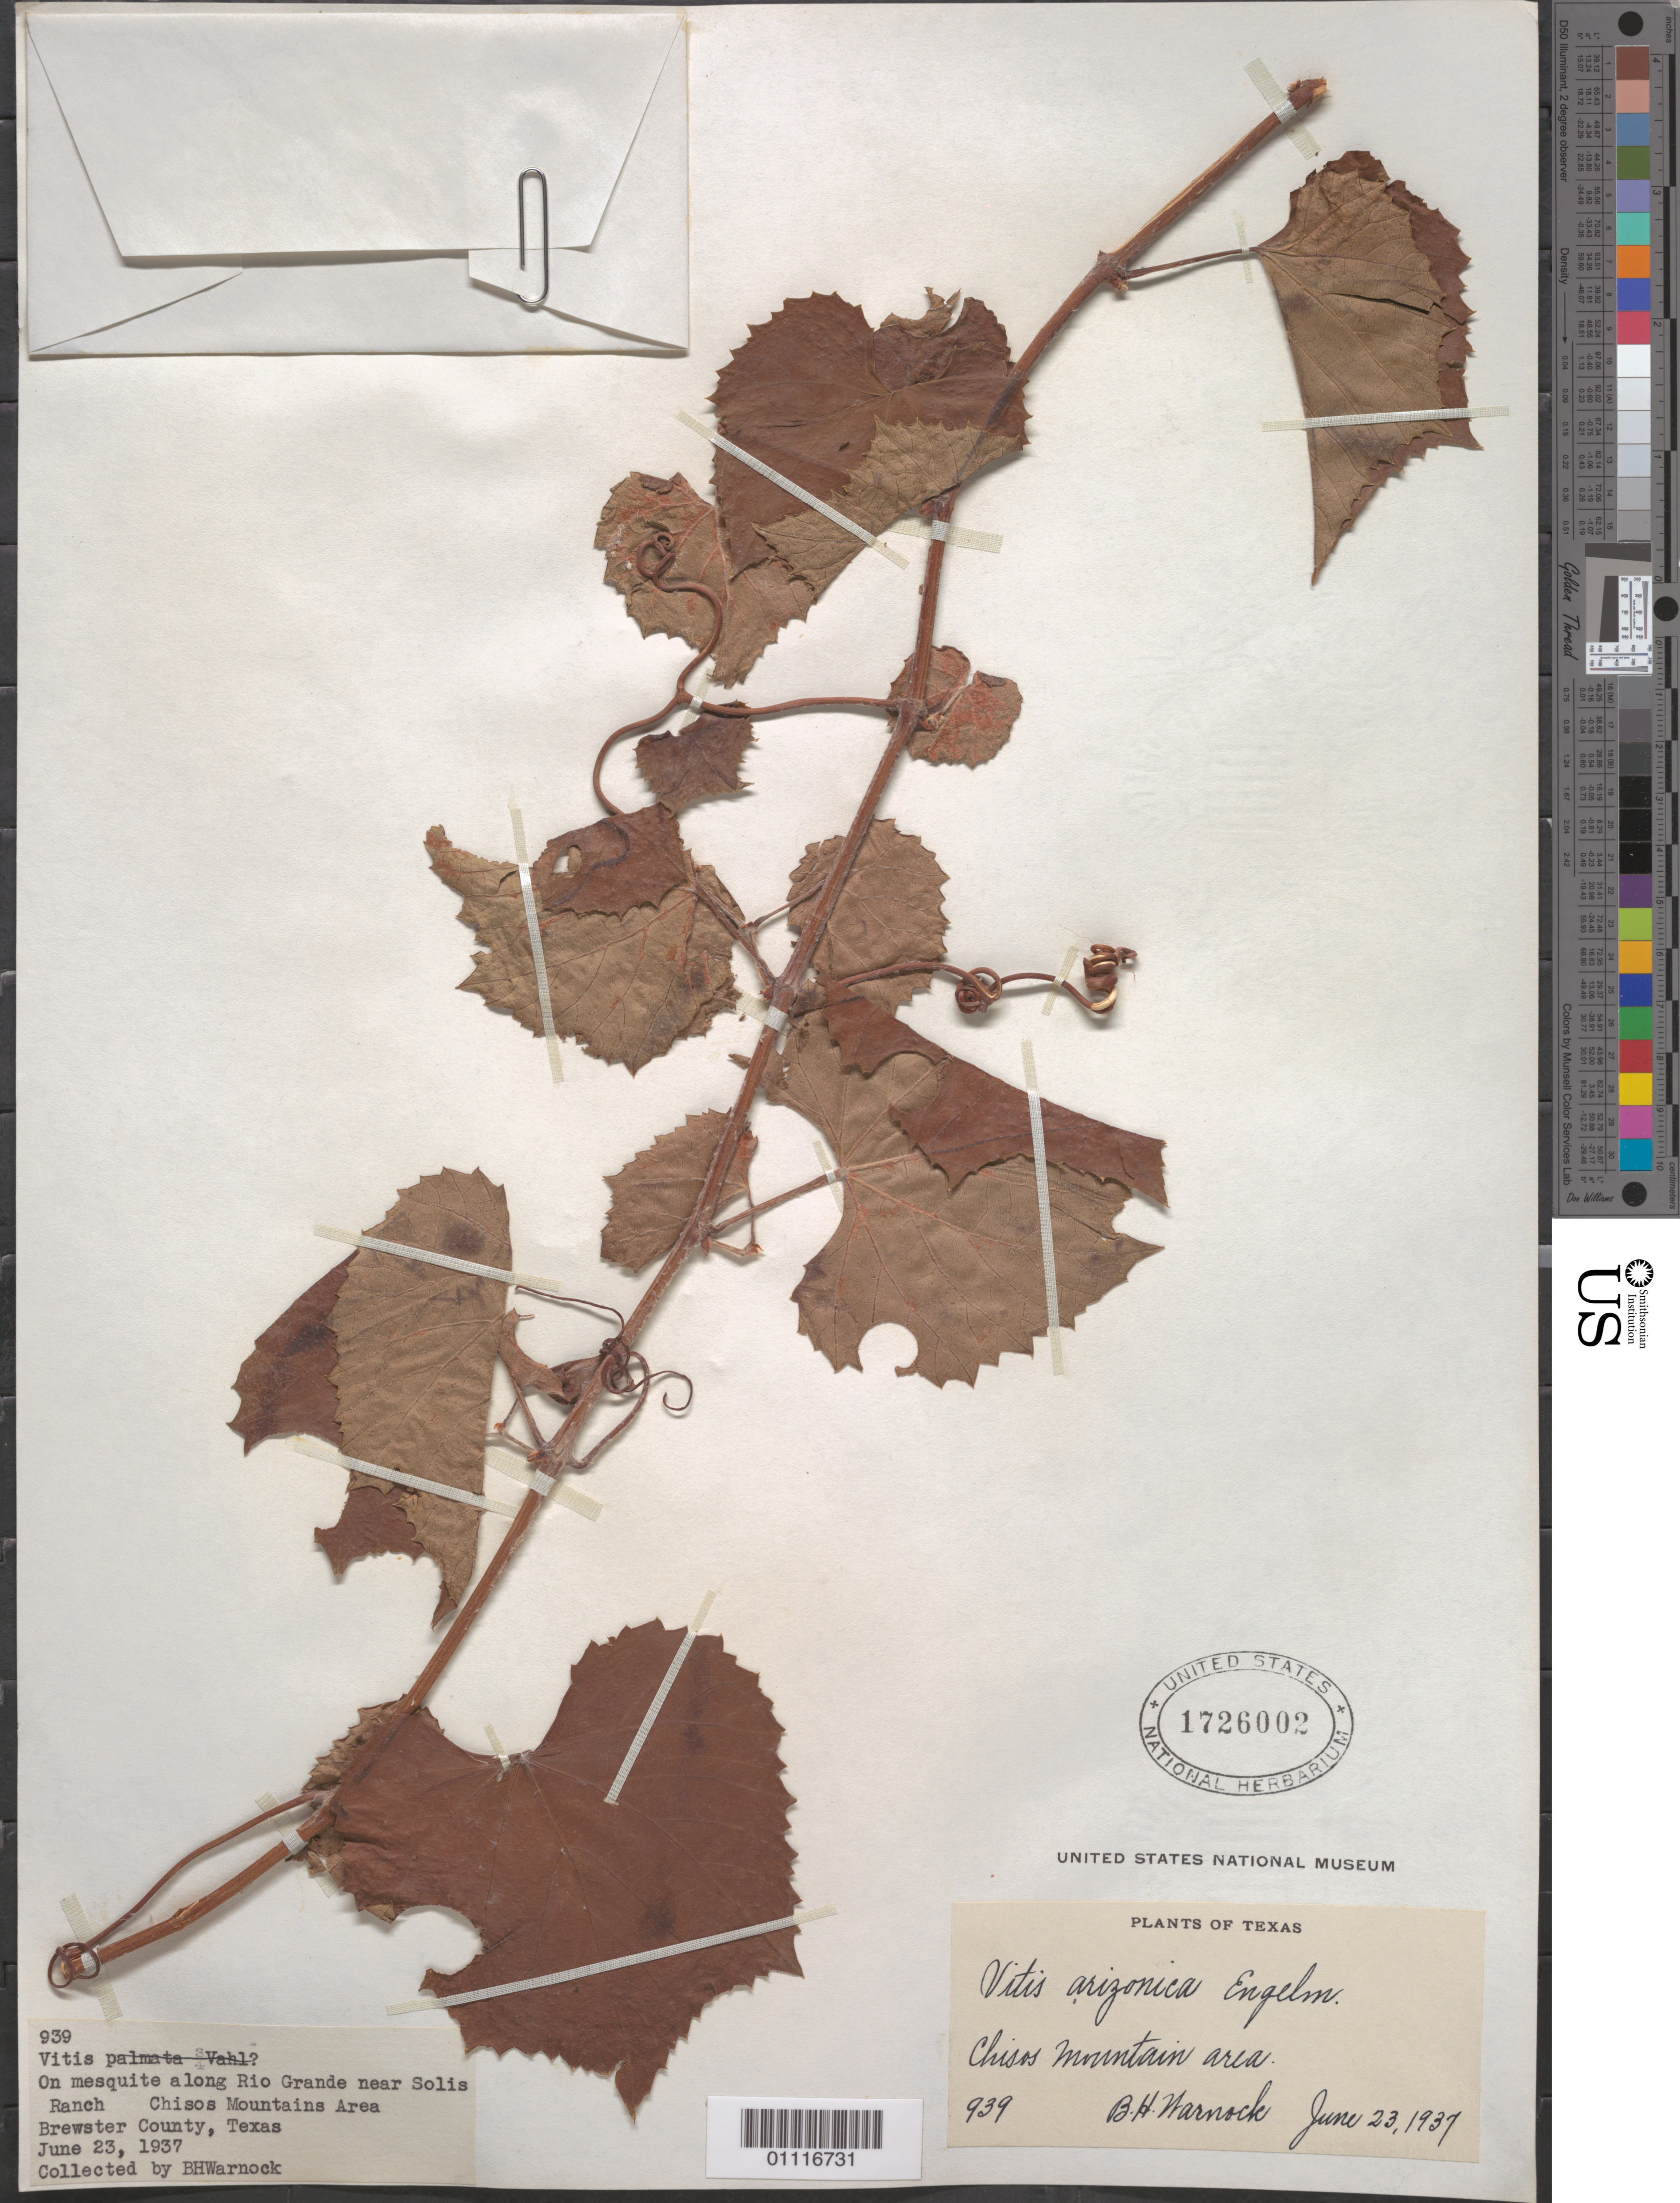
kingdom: Plantae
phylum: Tracheophyta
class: Magnoliopsida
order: Fabales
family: Polygalaceae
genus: Monnina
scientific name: Monnina vitis-idaea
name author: Chodat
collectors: B. H. Warnock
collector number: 939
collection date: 1937-06-23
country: United States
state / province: Texas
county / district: Brewster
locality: On mesquite along Rio Grande near Solis Ranch, chisos Mountains Area.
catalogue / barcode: US 1726002